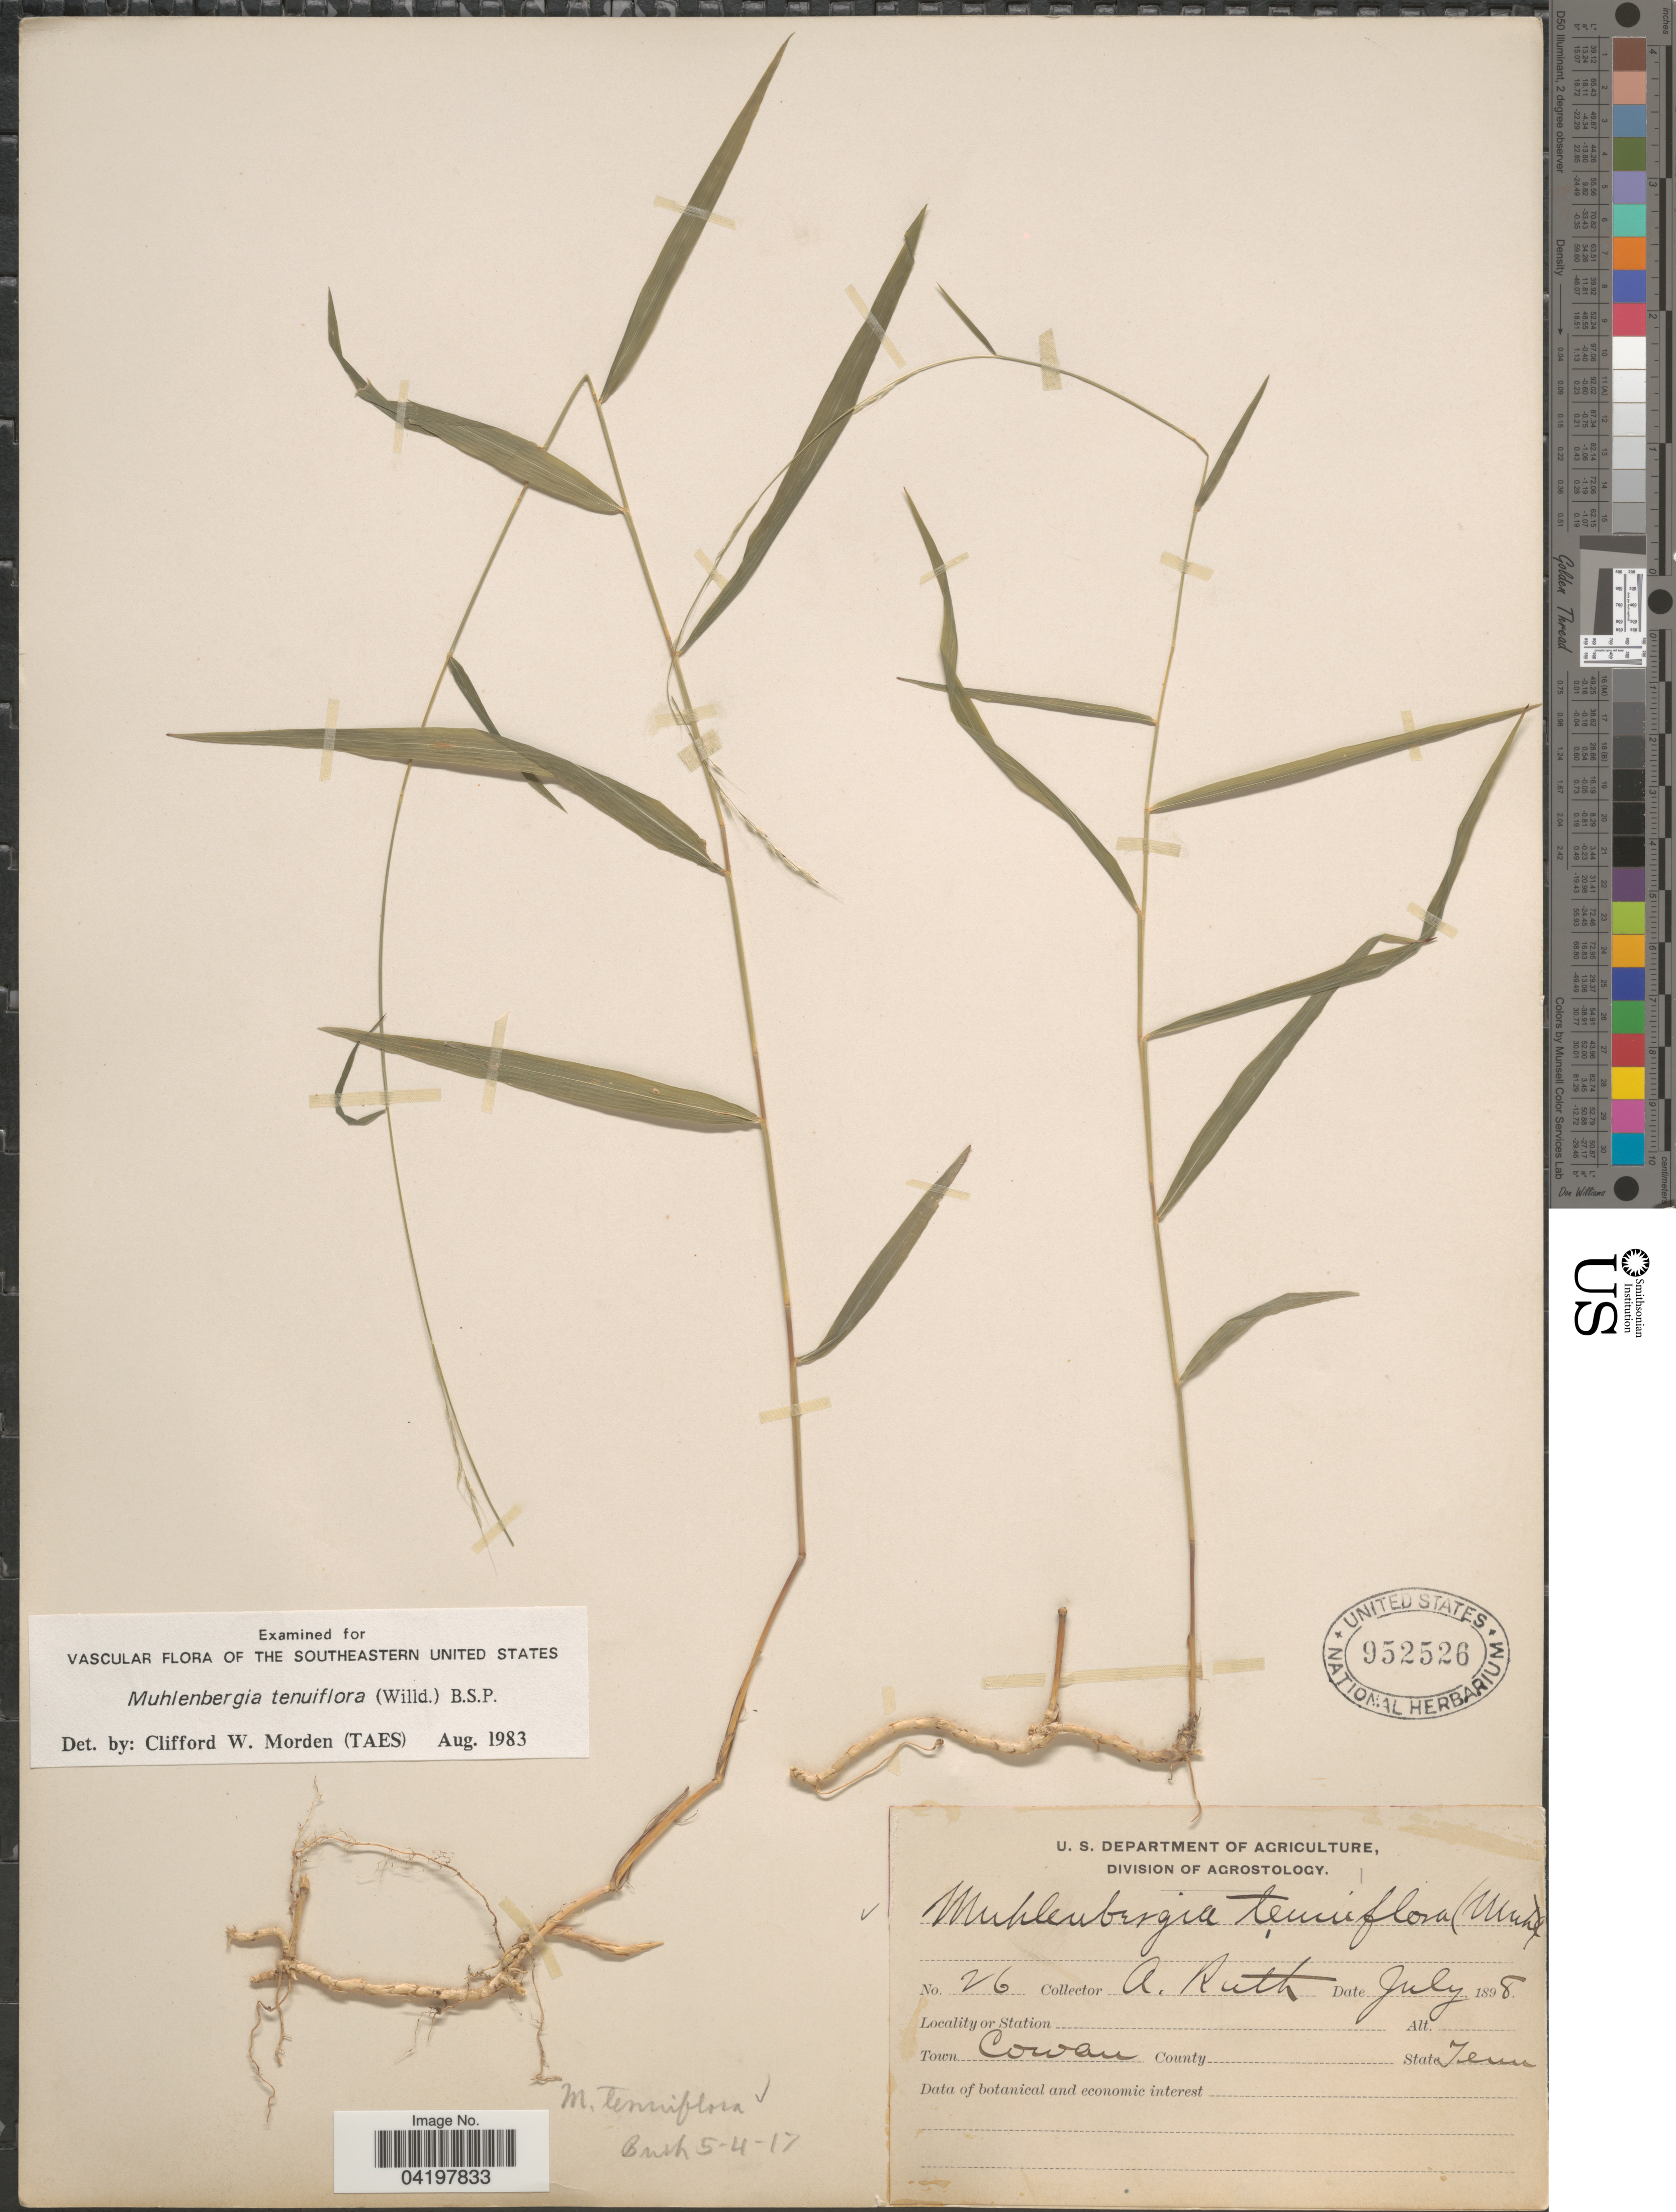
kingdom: Plantae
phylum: Tracheophyta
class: Liliopsida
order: Poales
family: Poaceae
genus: Muhlenbergia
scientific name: Muhlenbergia tenuiflora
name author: (Willd.) Britton, Stearns & Poggenb.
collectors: A. Ruth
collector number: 26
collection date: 1898-07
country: United States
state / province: Tennessee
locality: Town Cowan.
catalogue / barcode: US 952526